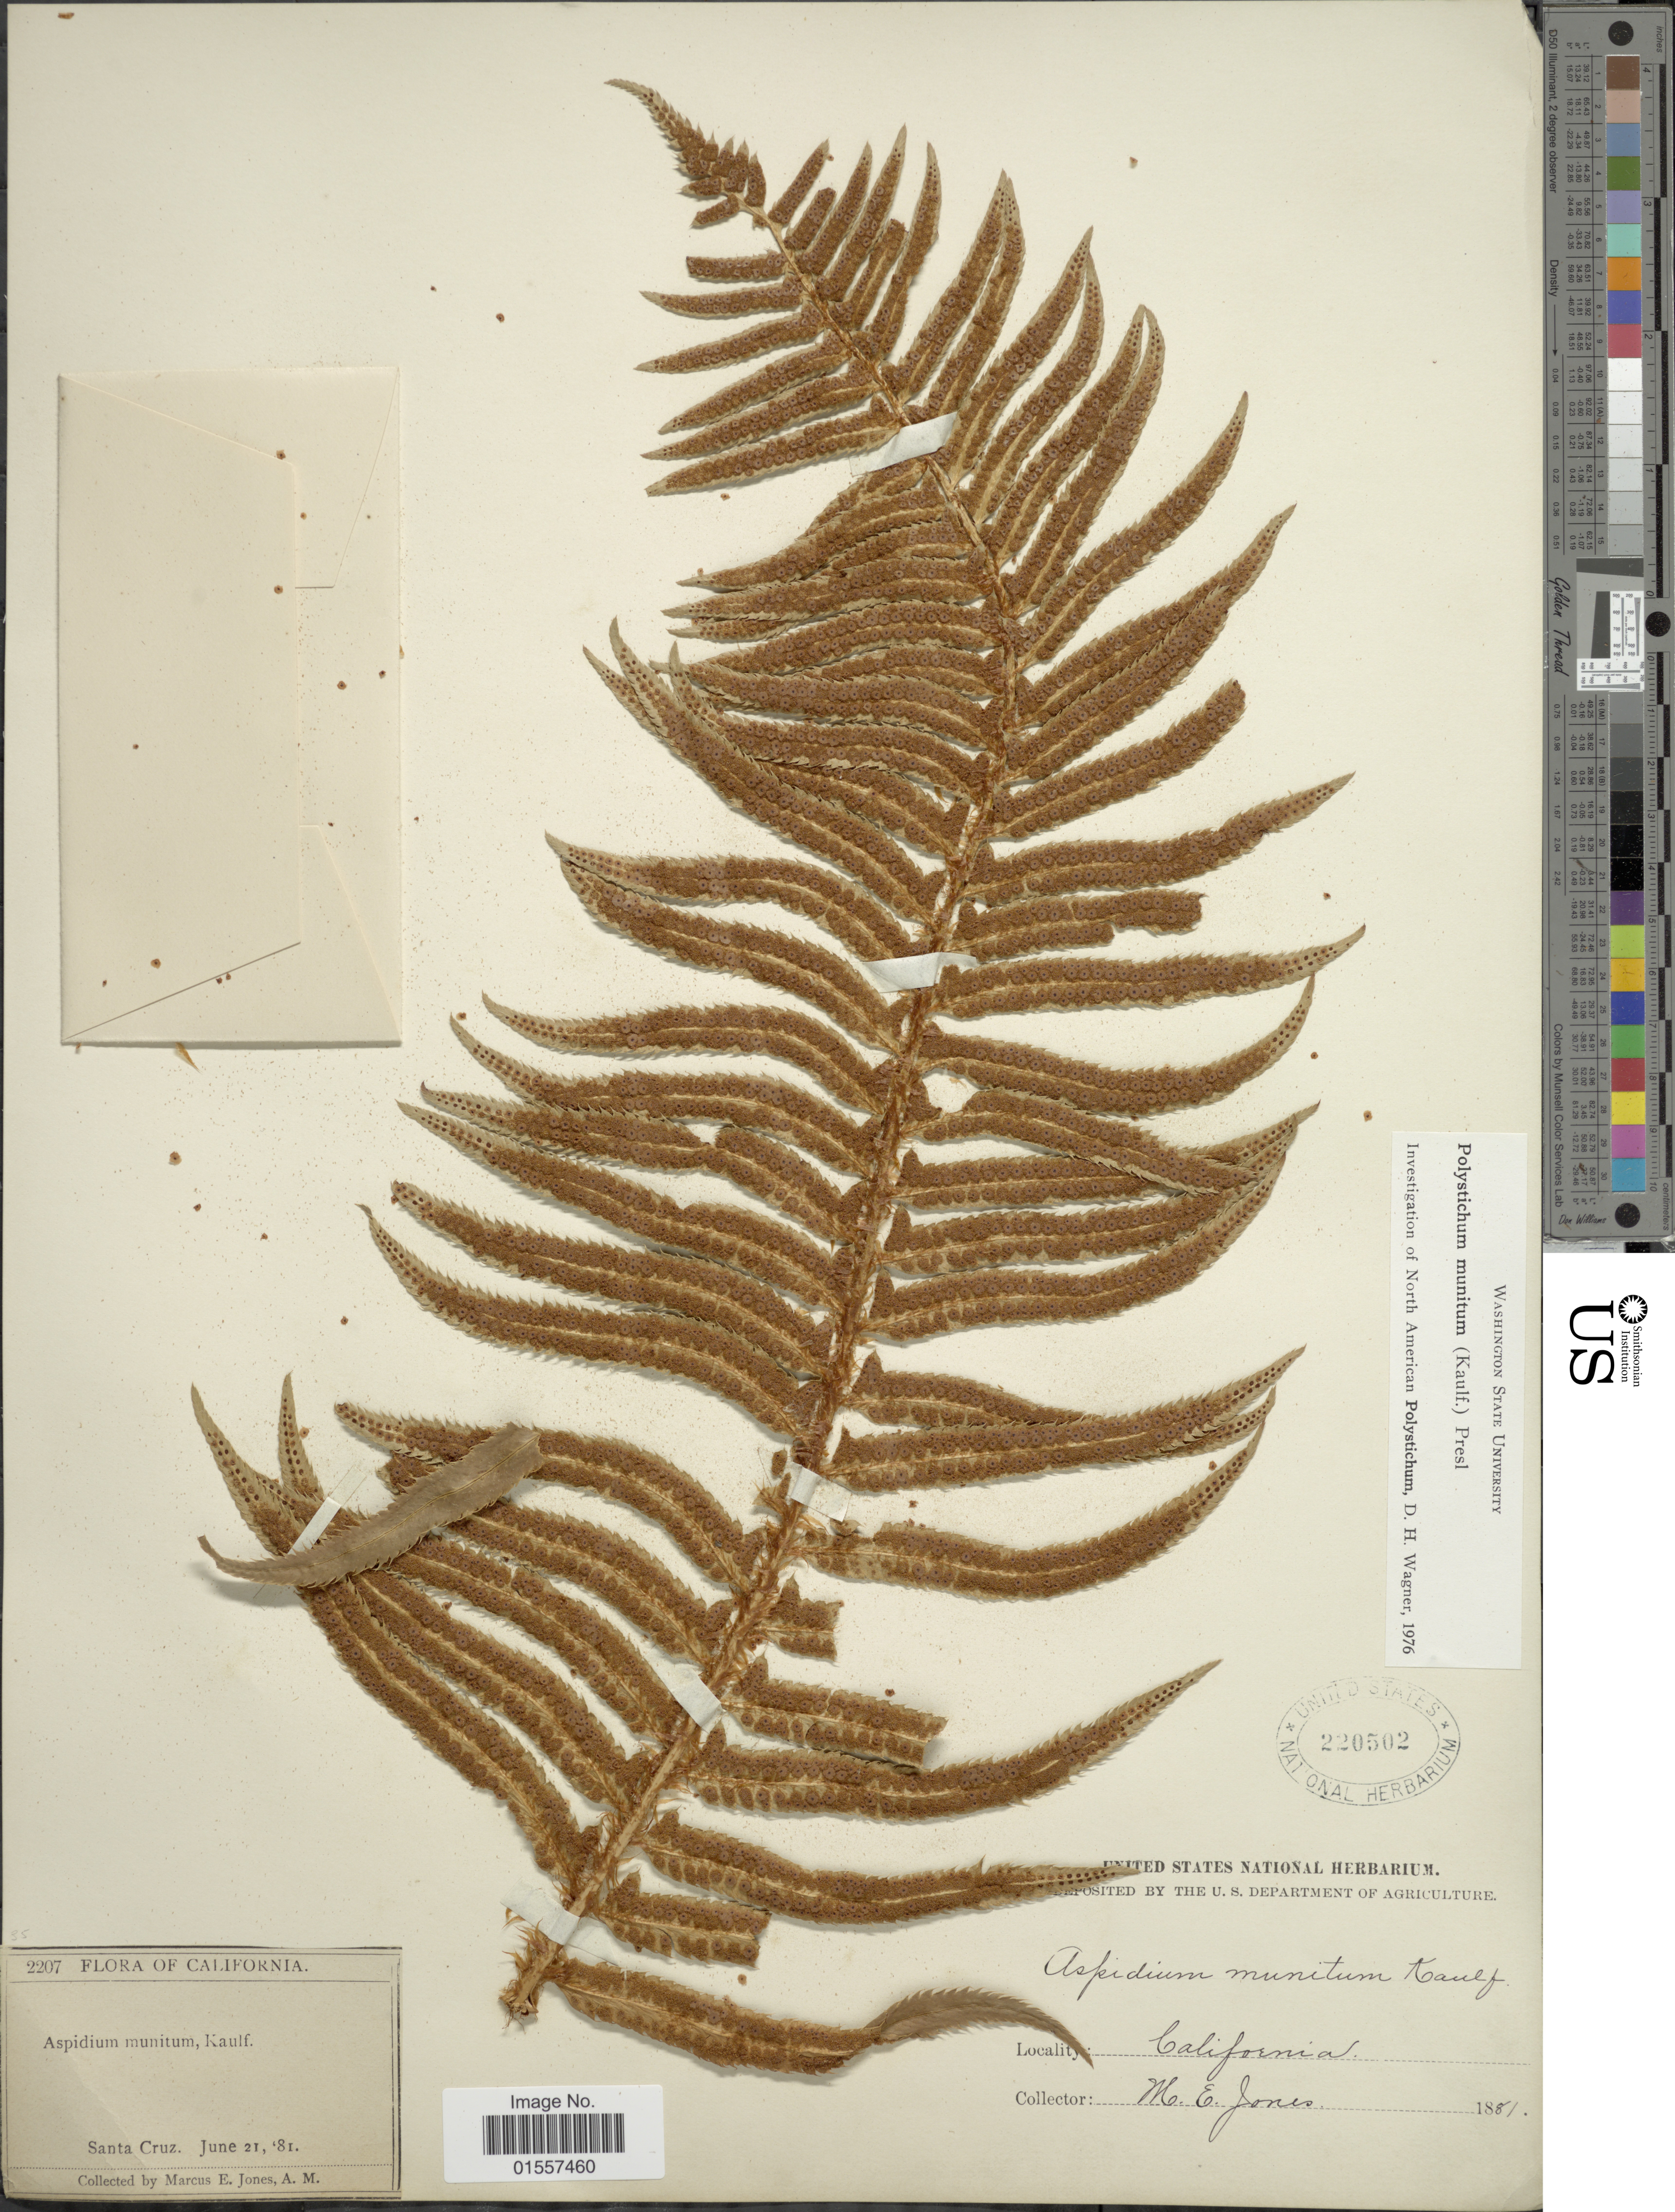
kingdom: Plantae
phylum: Tracheophyta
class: Polypodiopsida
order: Polypodiales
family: Dryopteridaceae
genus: Polystichum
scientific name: Polystichum munitum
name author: (Kaulf.) C. Presl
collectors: M. E. Jones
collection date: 1881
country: United States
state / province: California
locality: California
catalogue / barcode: US 220502